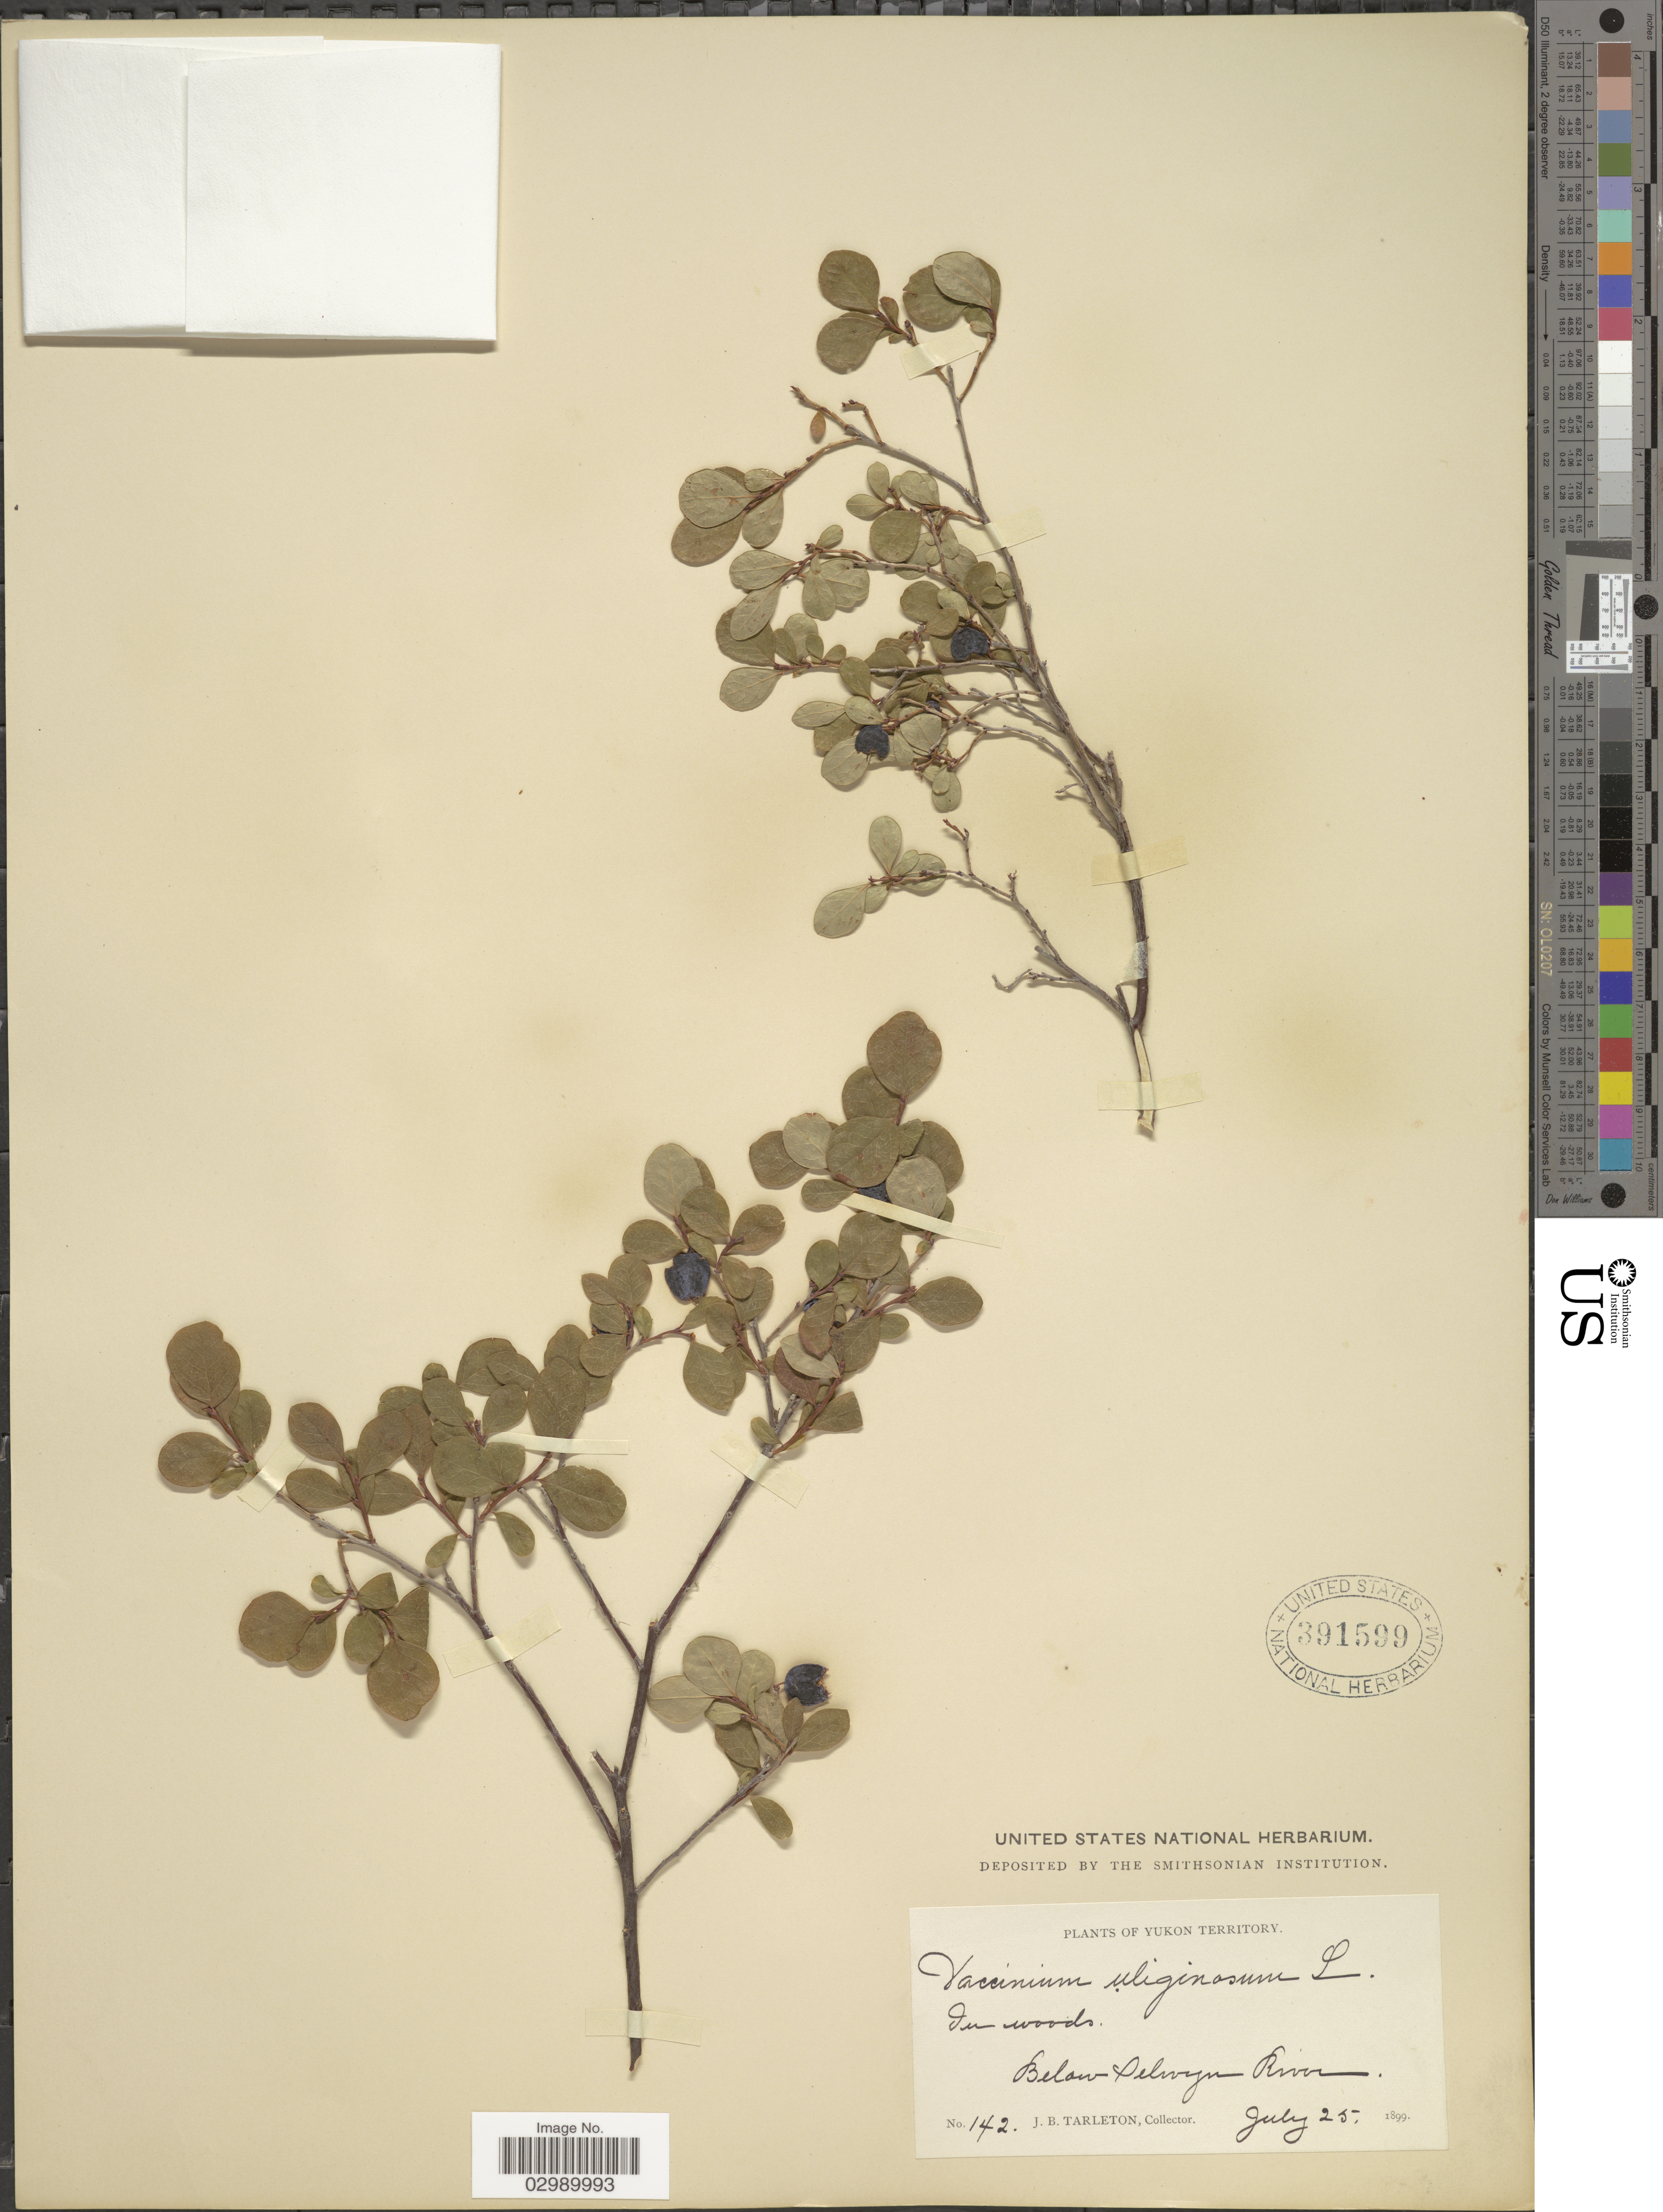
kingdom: Plantae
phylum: Tracheophyta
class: Magnoliopsida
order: Ericales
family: Ericaceae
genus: Vaccinium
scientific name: Vaccinium uliginosum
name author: L.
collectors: J. Tarleton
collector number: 142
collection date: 1899-07-25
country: Canada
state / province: Yukon Territory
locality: In woods, Below Delwyn River.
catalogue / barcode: US 391599